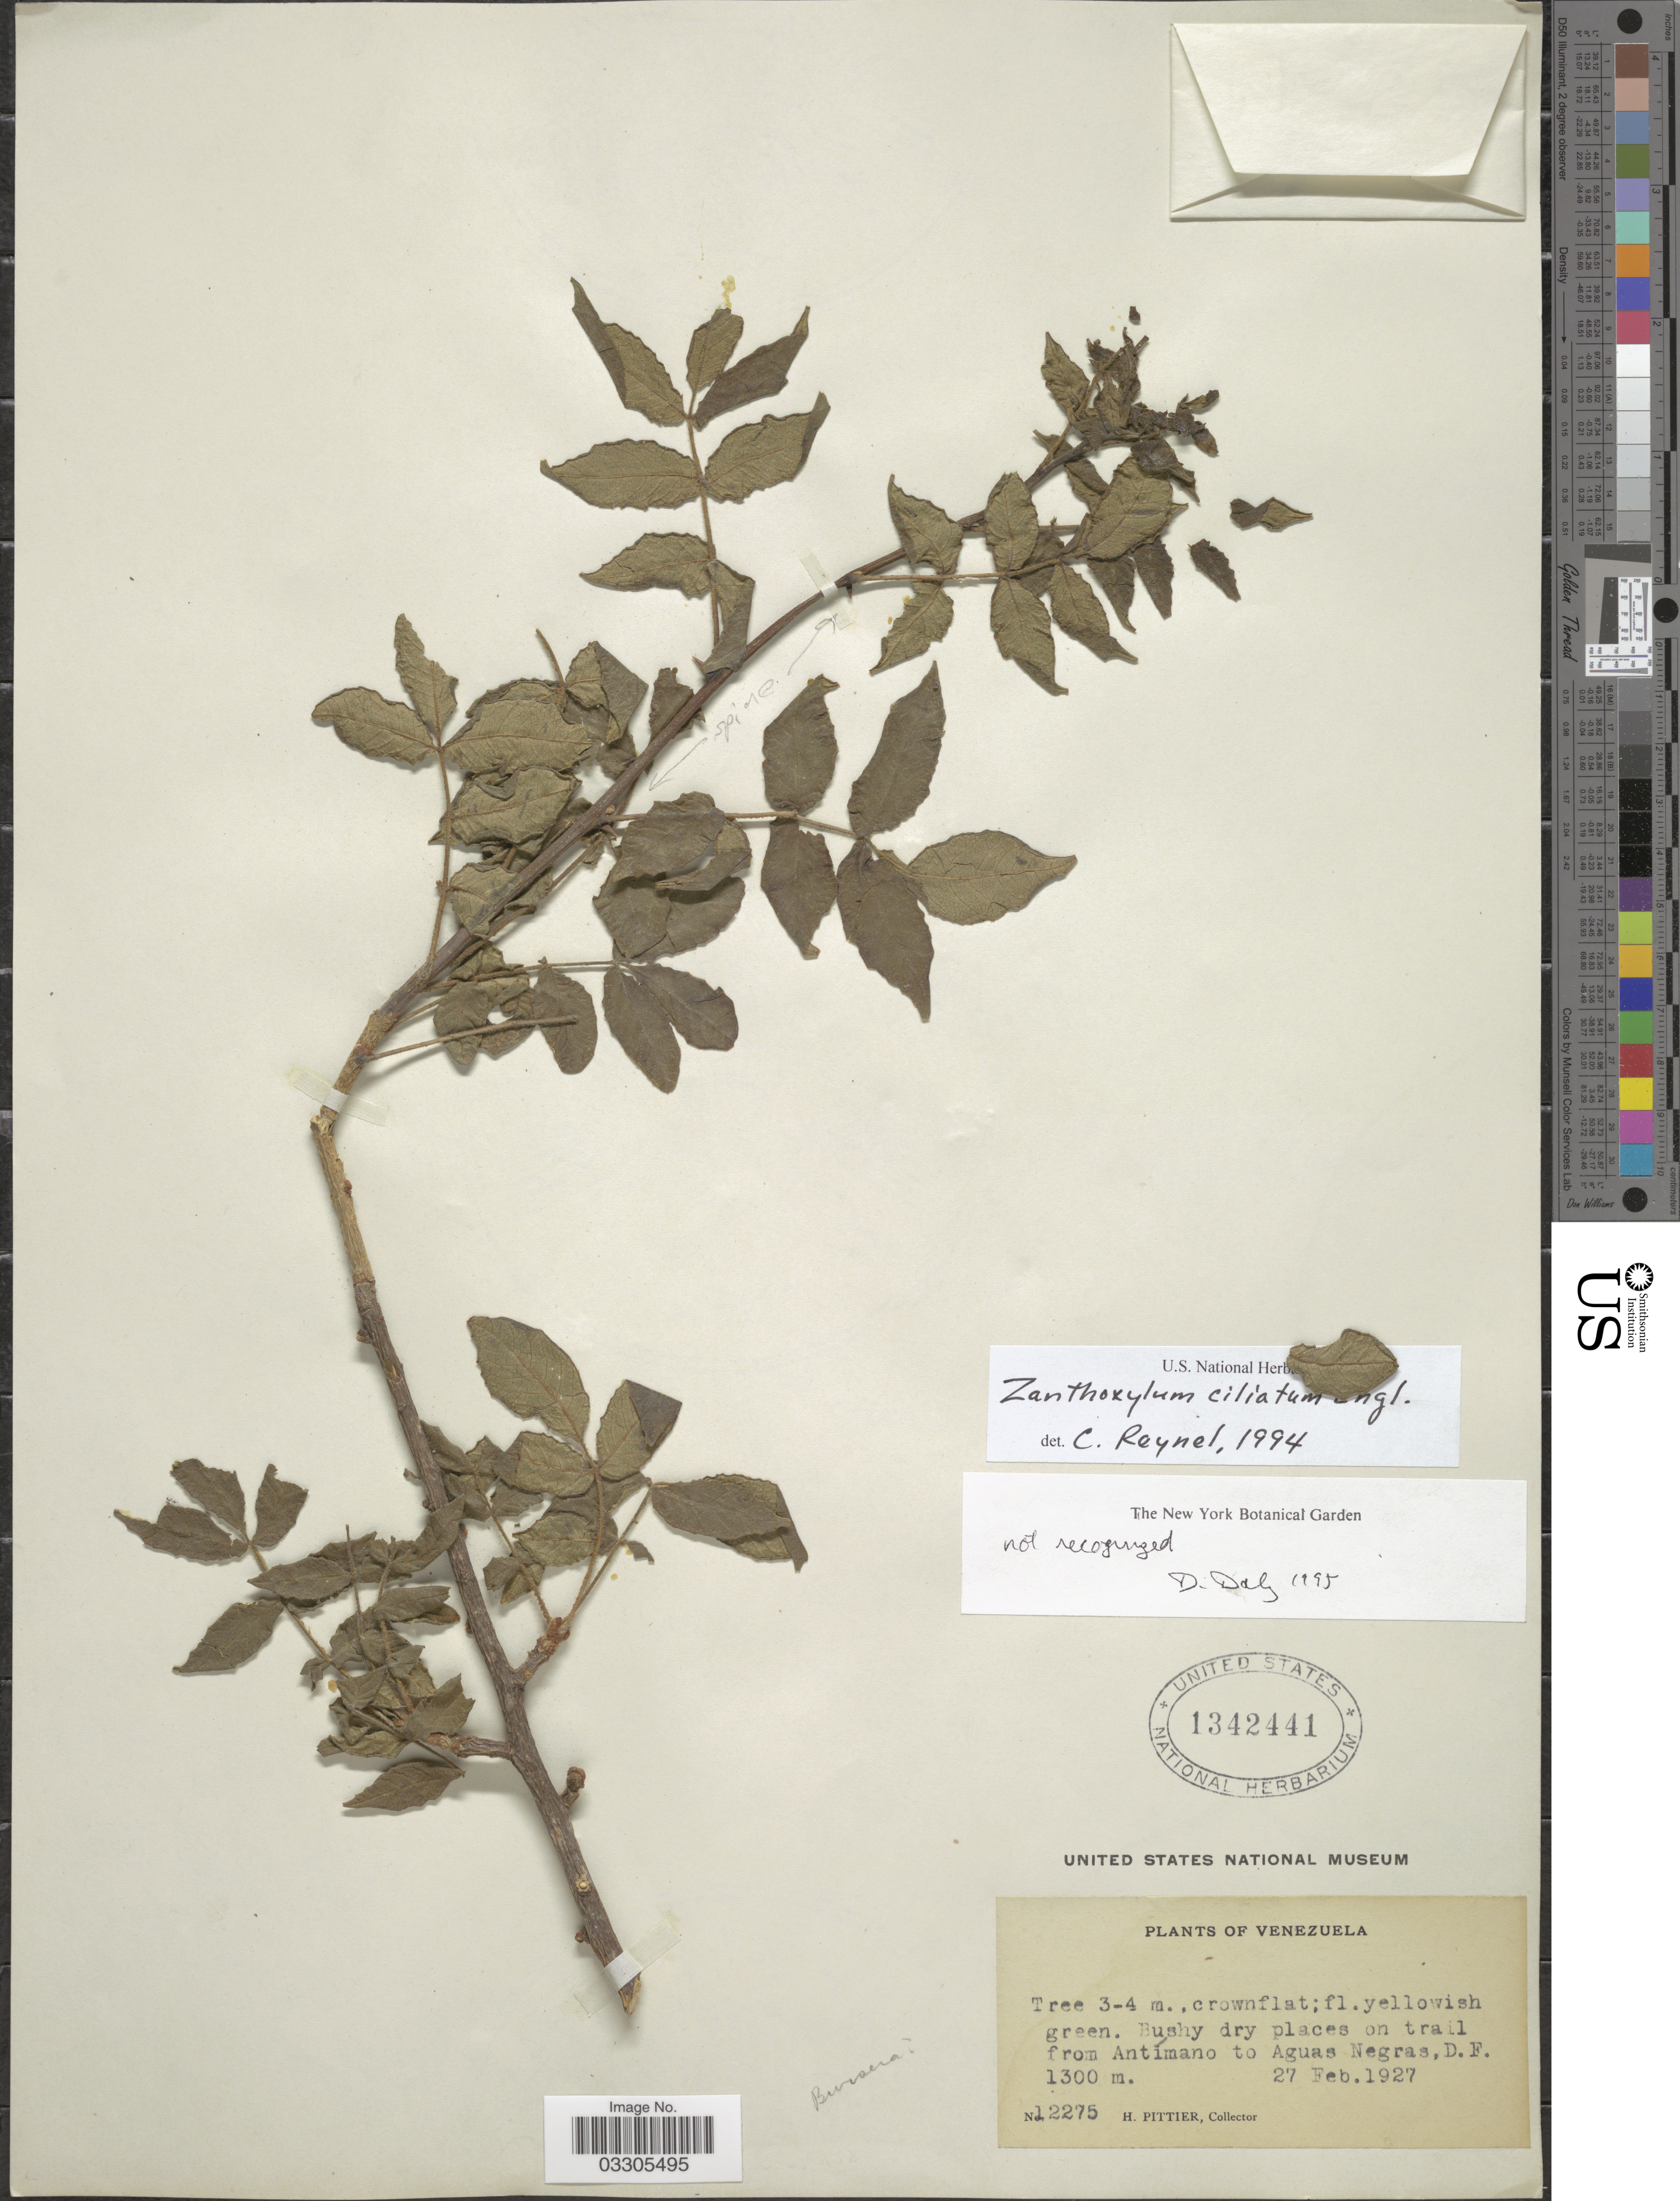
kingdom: Plantae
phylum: Tracheophyta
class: Magnoliopsida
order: Sapindales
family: Rutaceae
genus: Zanthoxylum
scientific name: Zanthoxylum ciliatum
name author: Engl.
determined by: Reynel, Carlos A., (MO), Missouri Botanical Garden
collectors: H. F. Pittier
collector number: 12275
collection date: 1927-02-27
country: Venezuela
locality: Bushy dry places on trail from Antímano to Aguas Negras, D.F.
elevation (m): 1300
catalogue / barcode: US 1342441